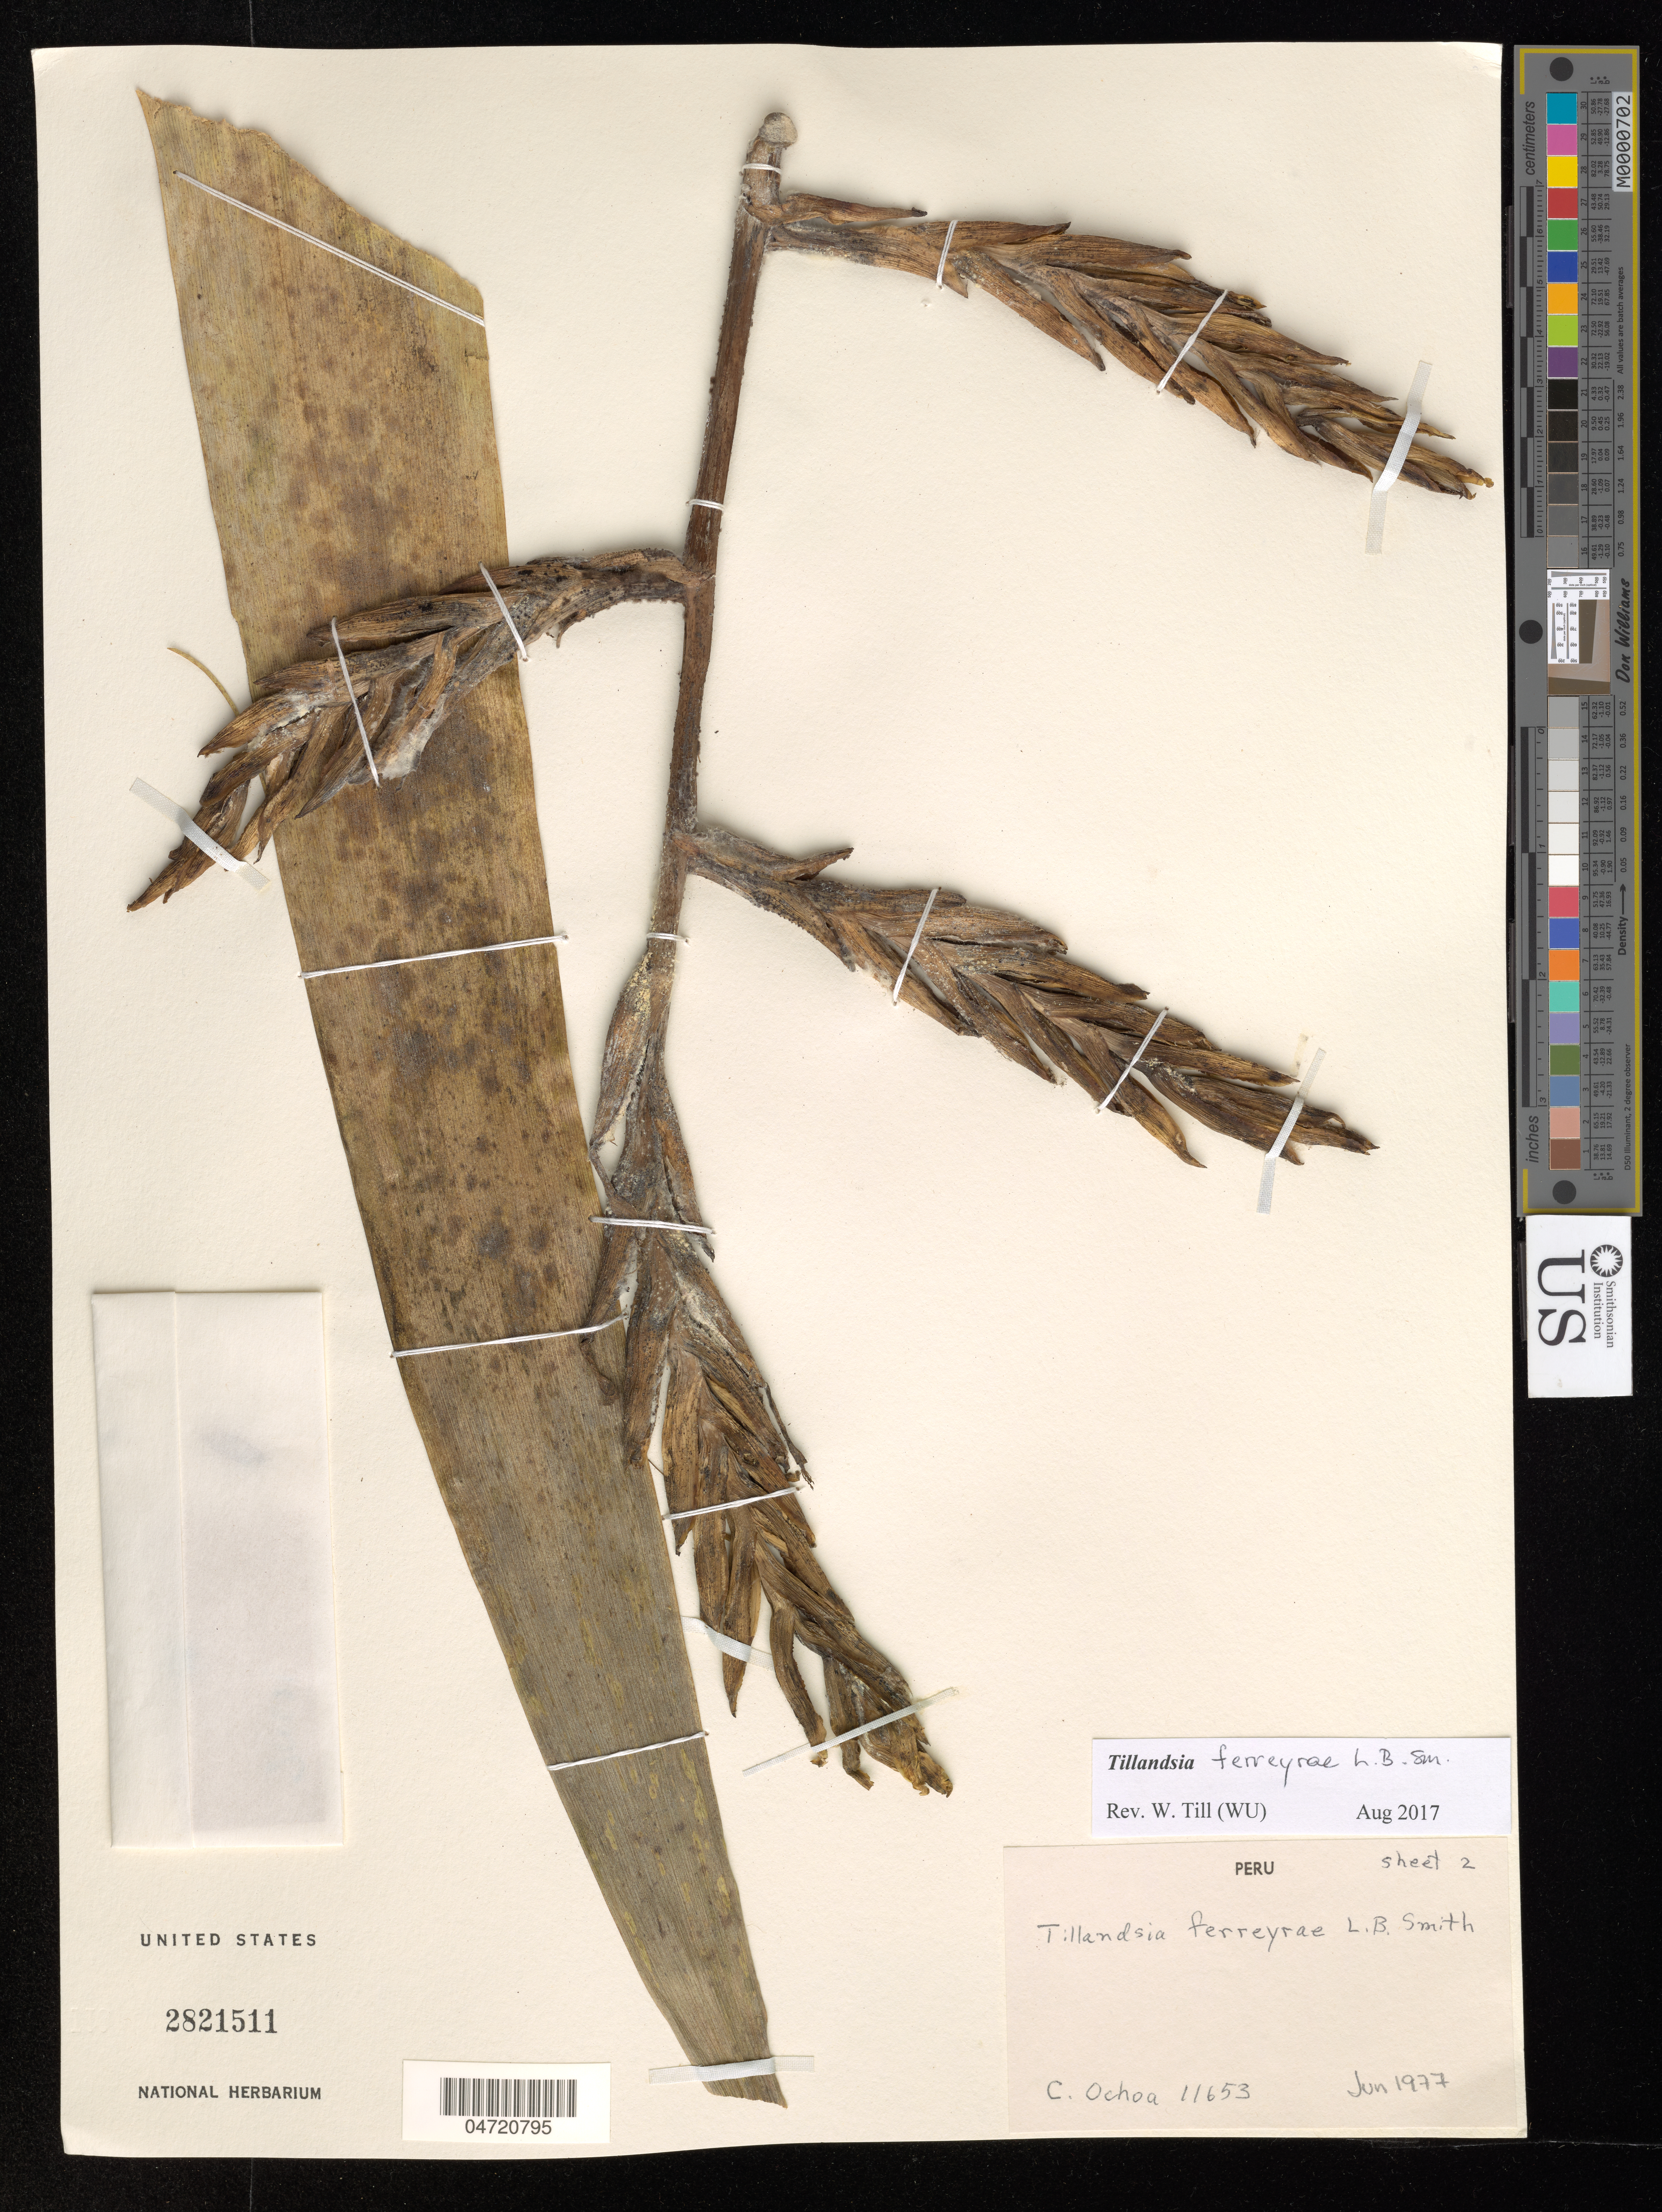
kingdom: Plantae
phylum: Tracheophyta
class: Liliopsida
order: Poales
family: Bromeliaceae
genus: Tillandsia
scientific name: Tillandsia ferreyrae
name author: L.B. Sm.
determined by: Till, W.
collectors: C. Ochoa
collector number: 11653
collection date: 1977-06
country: Peru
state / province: Cajamarca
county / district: Cutervo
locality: In "Quebrada de Sucsi" near Socota.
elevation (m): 1750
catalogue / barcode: US 2821511